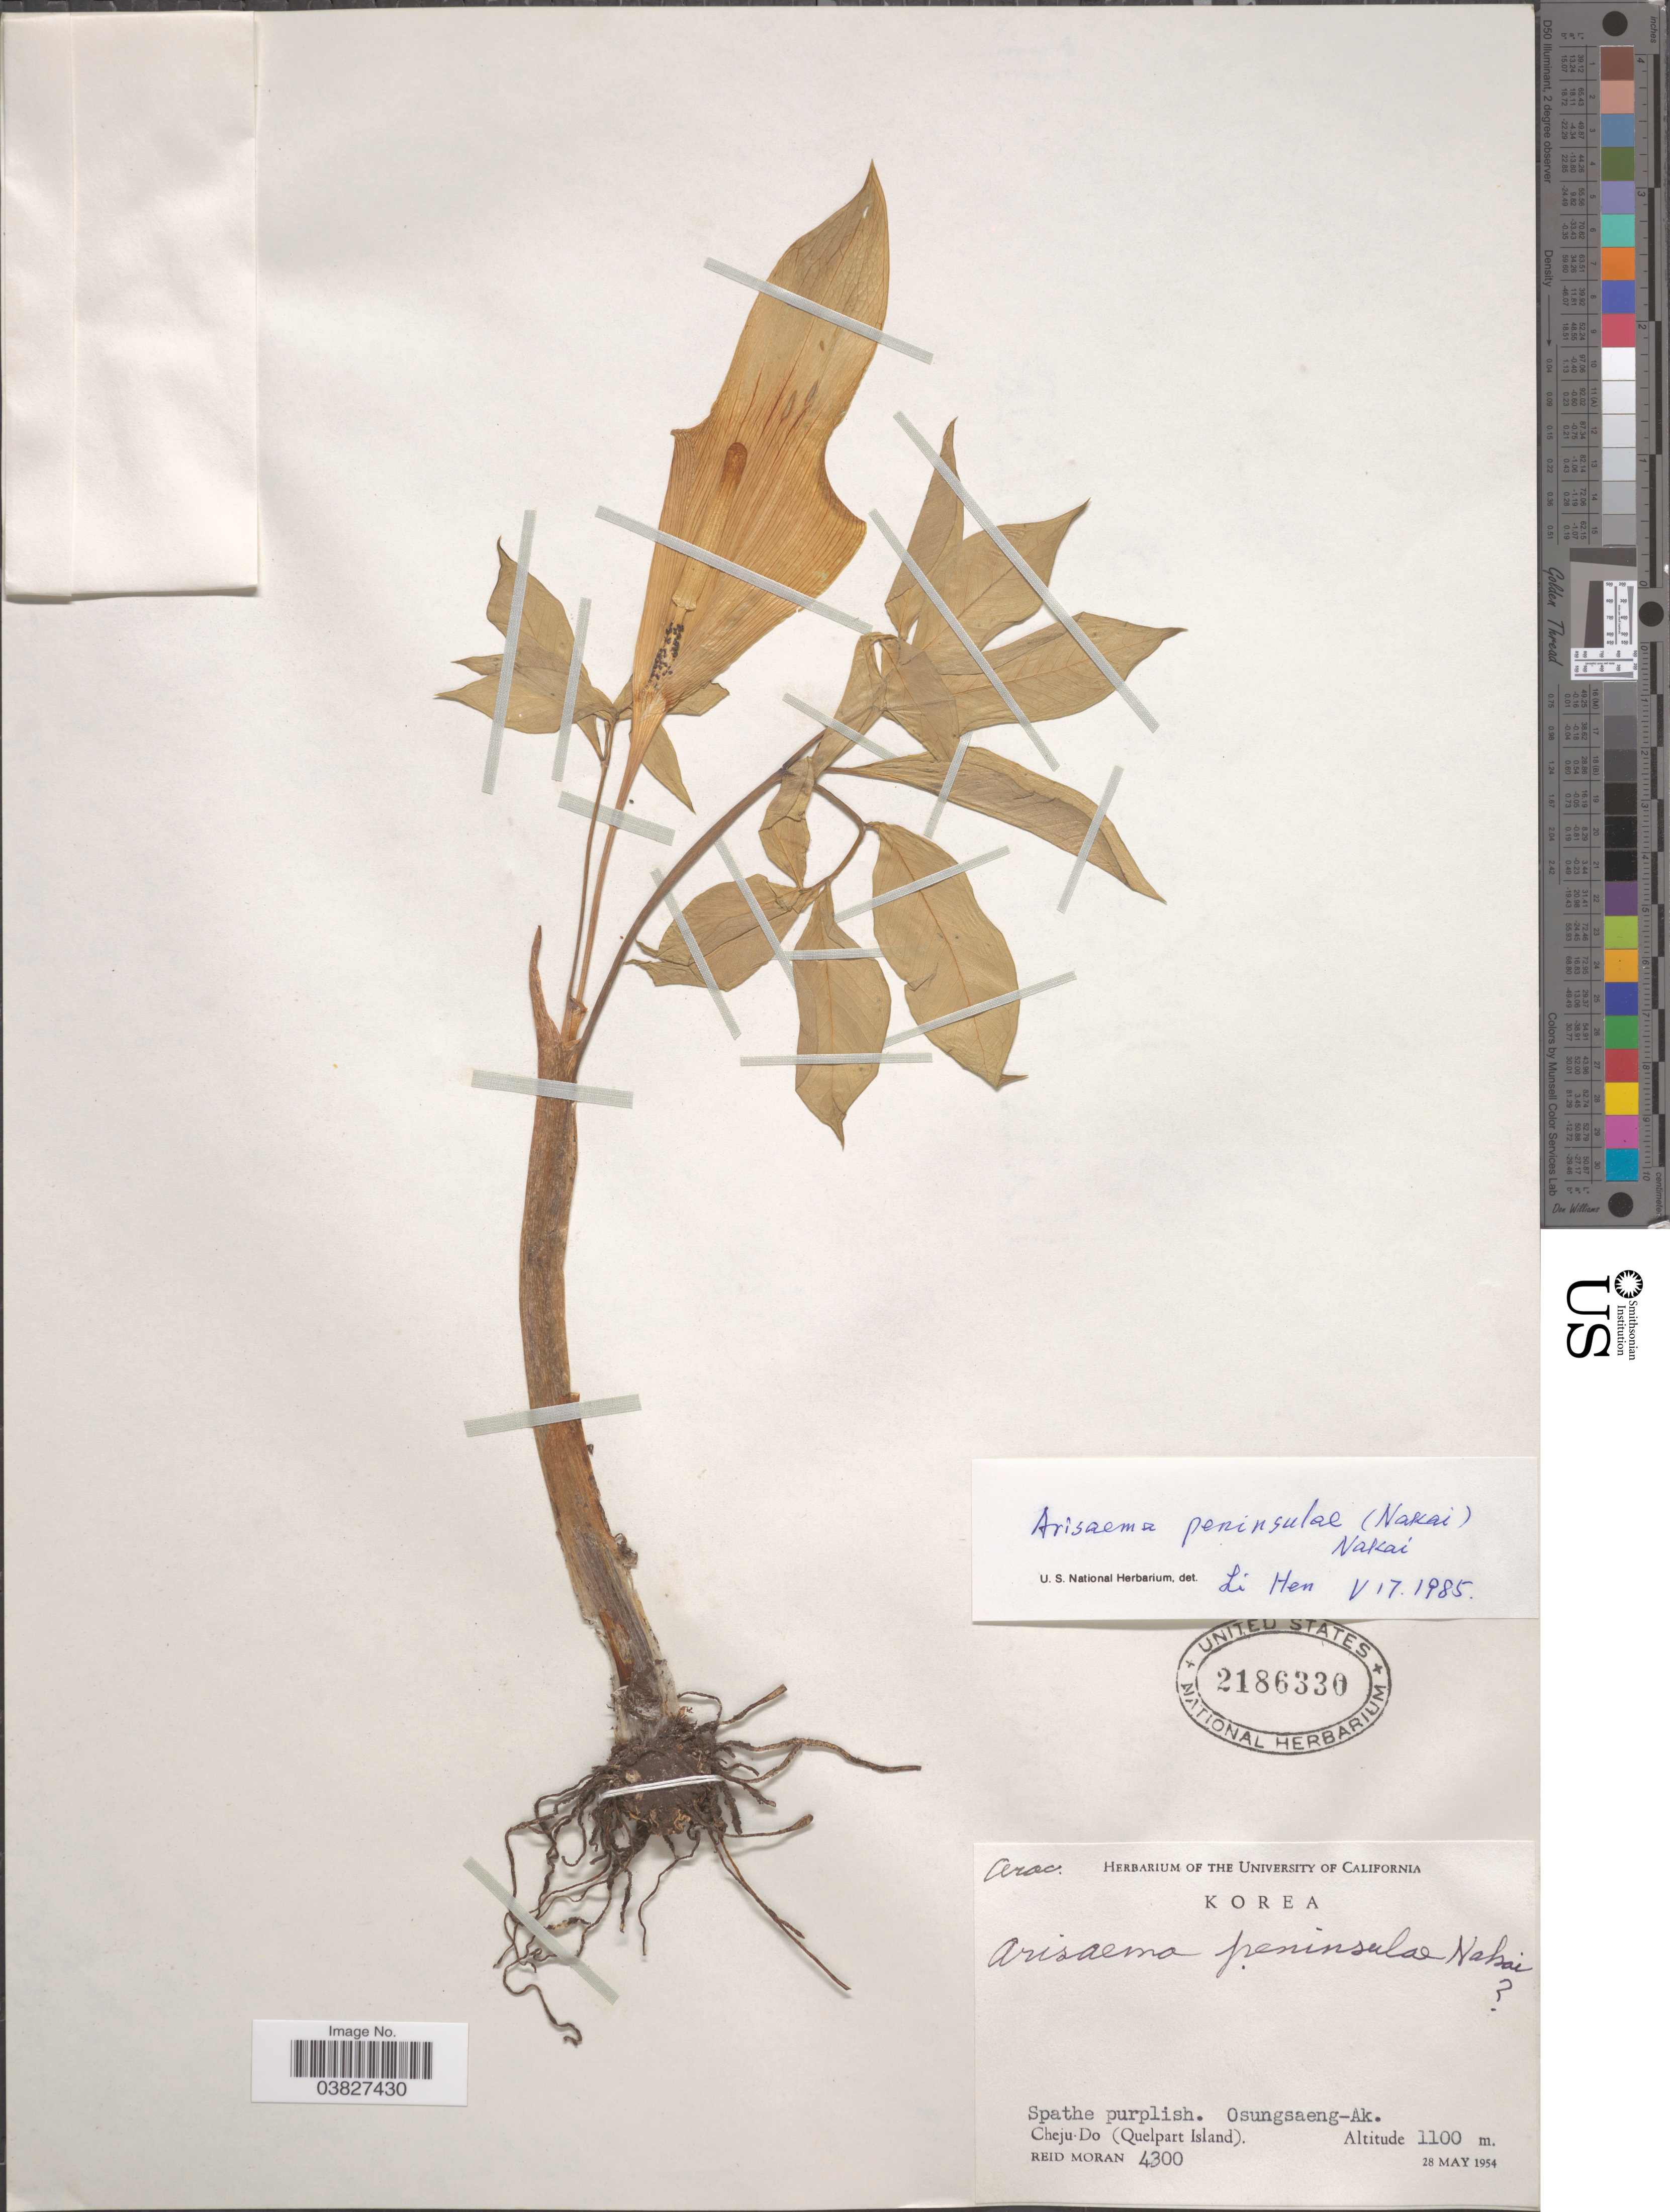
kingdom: Plantae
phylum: Tracheophyta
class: Liliopsida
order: Alismatales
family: Araceae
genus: Arisaema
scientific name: Arisaema peninsulae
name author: Nakai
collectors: R. Moran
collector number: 4300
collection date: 1954-05-28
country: South Korea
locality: Osungsaeng-Ak. Cheju-Do (Quelpart Island).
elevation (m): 1100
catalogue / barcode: US 2186330